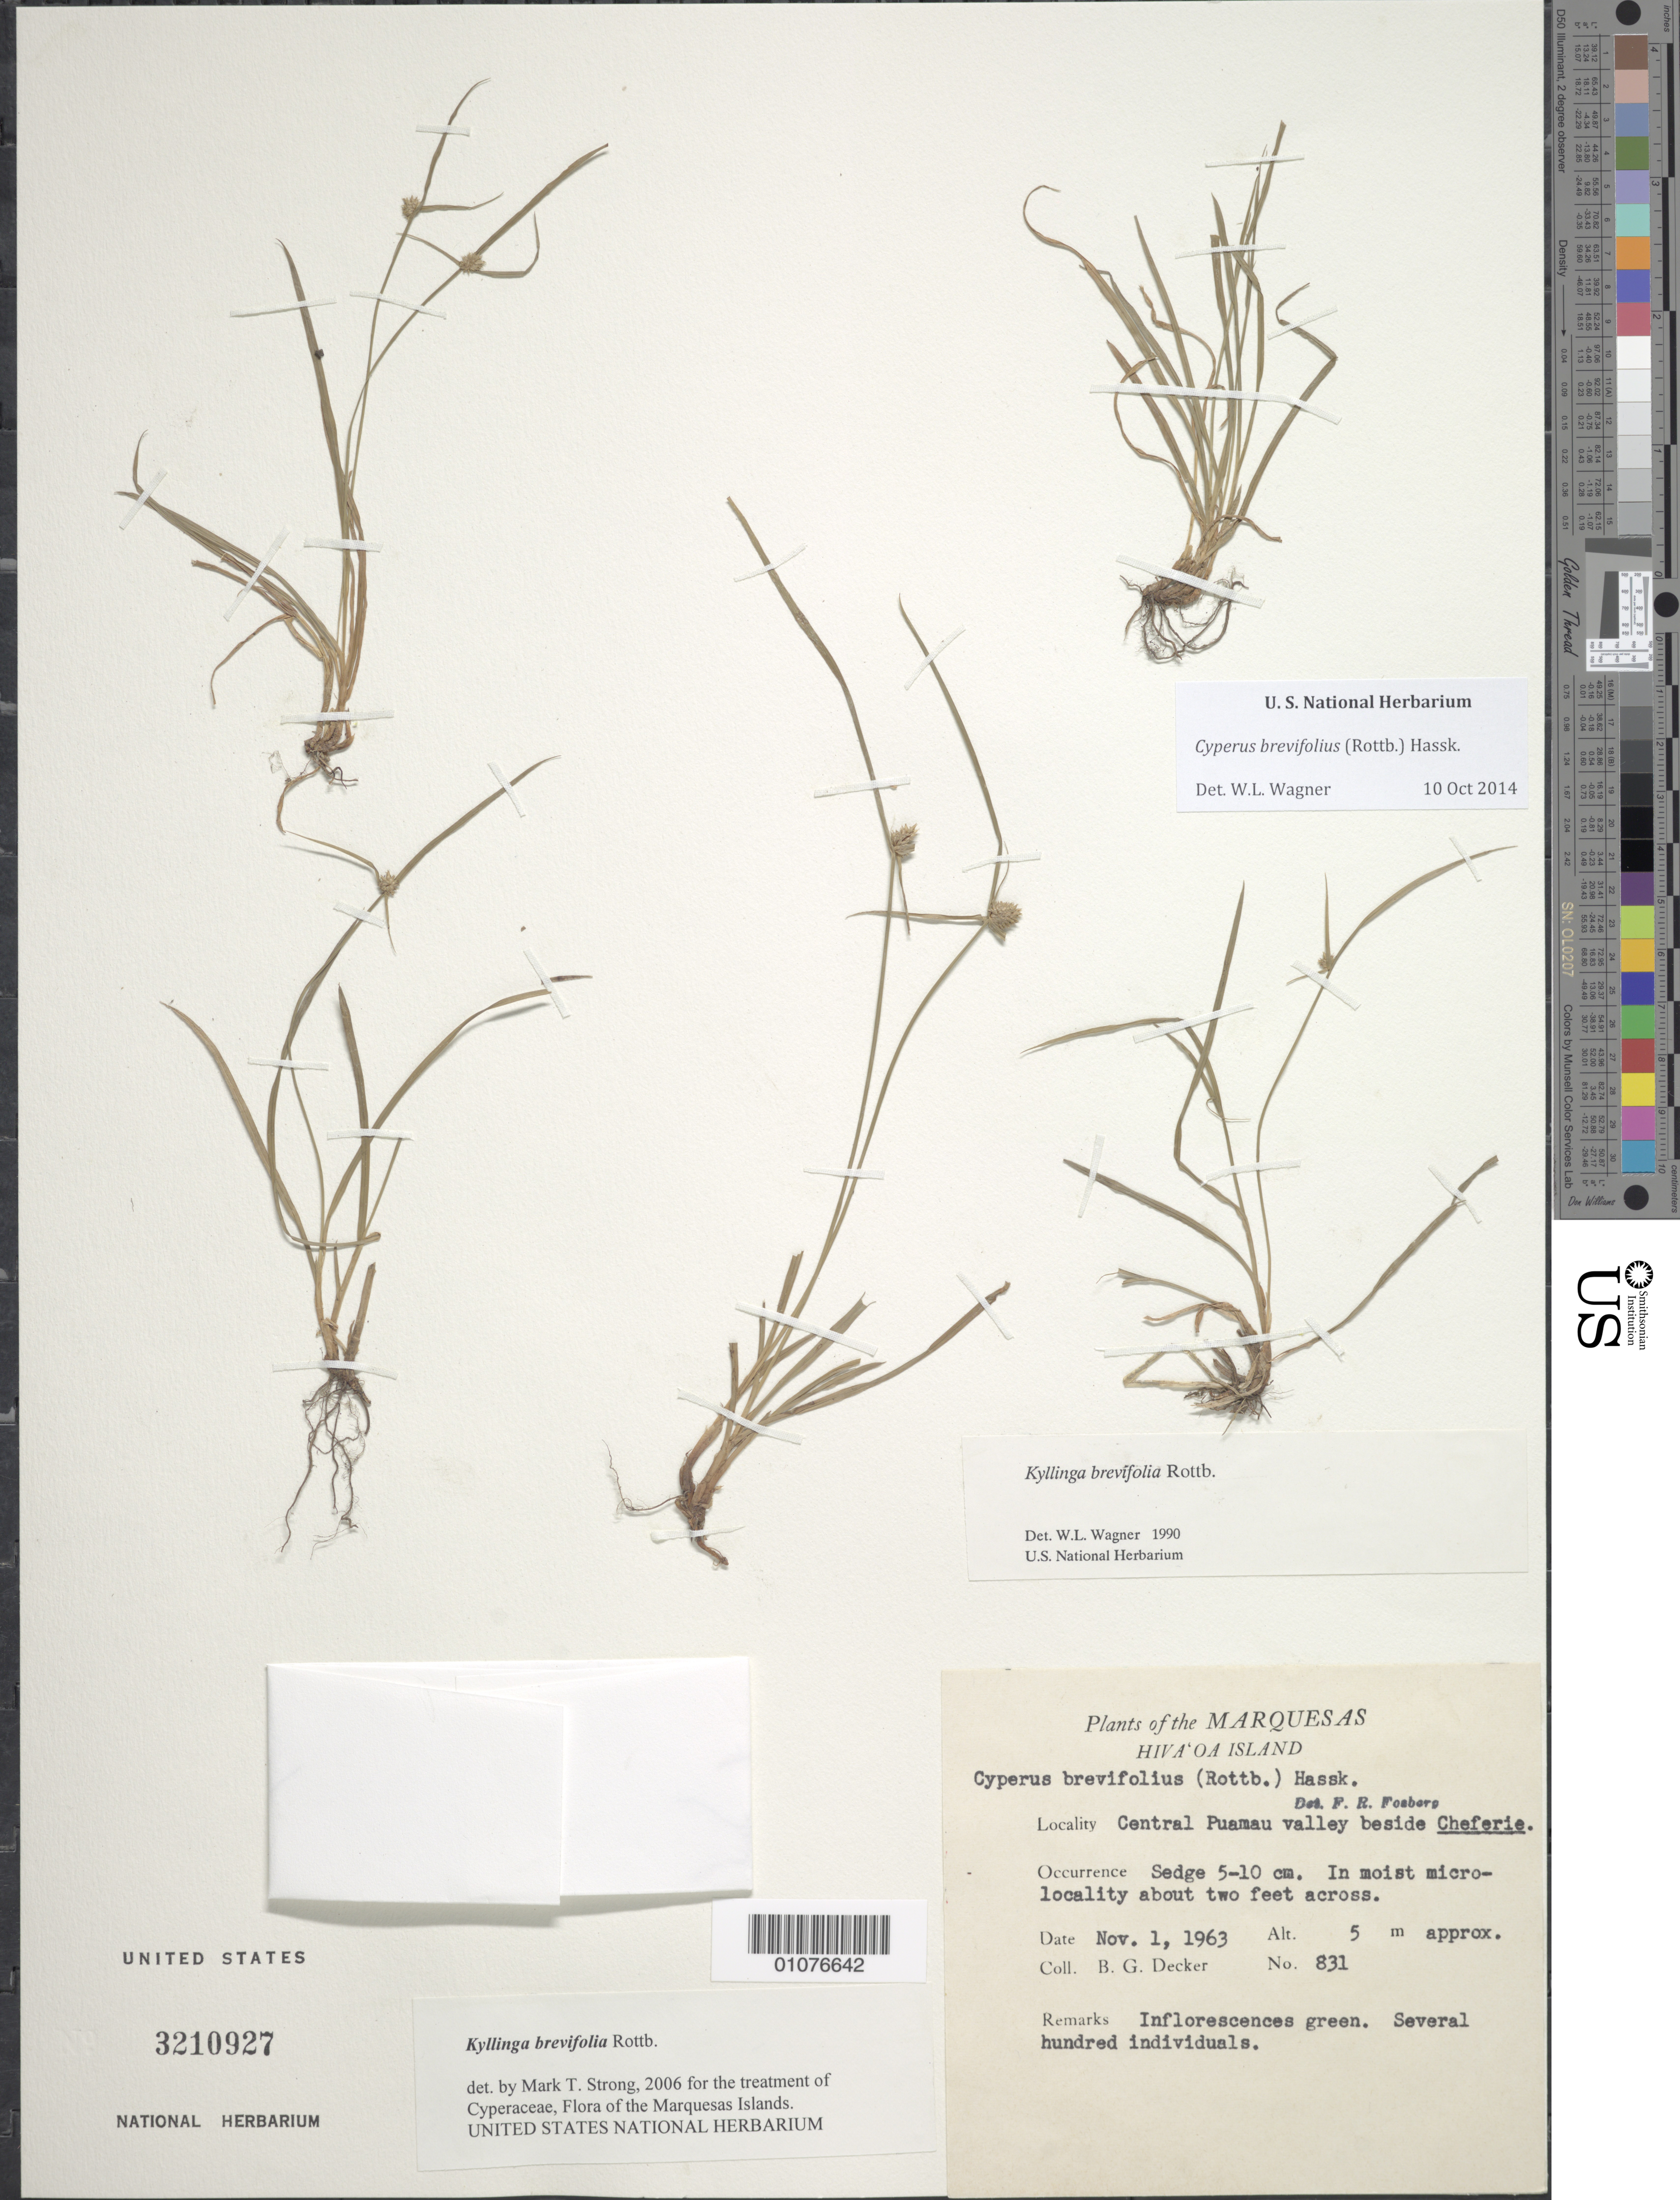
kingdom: Plantae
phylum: Tracheophyta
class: Liliopsida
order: Poales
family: Cyperaceae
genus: Cyperus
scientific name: Cyperus brevifolius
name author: (Rottb.) Hassk.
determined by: Lorence, David H., (PTBG), National Tropical Botanical Garden (UNITED STATES)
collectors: B. G. Decker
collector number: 831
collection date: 1963-11-01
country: French Polynesia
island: Hiva Oa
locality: central Puamau Valley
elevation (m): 5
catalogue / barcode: US 3210927